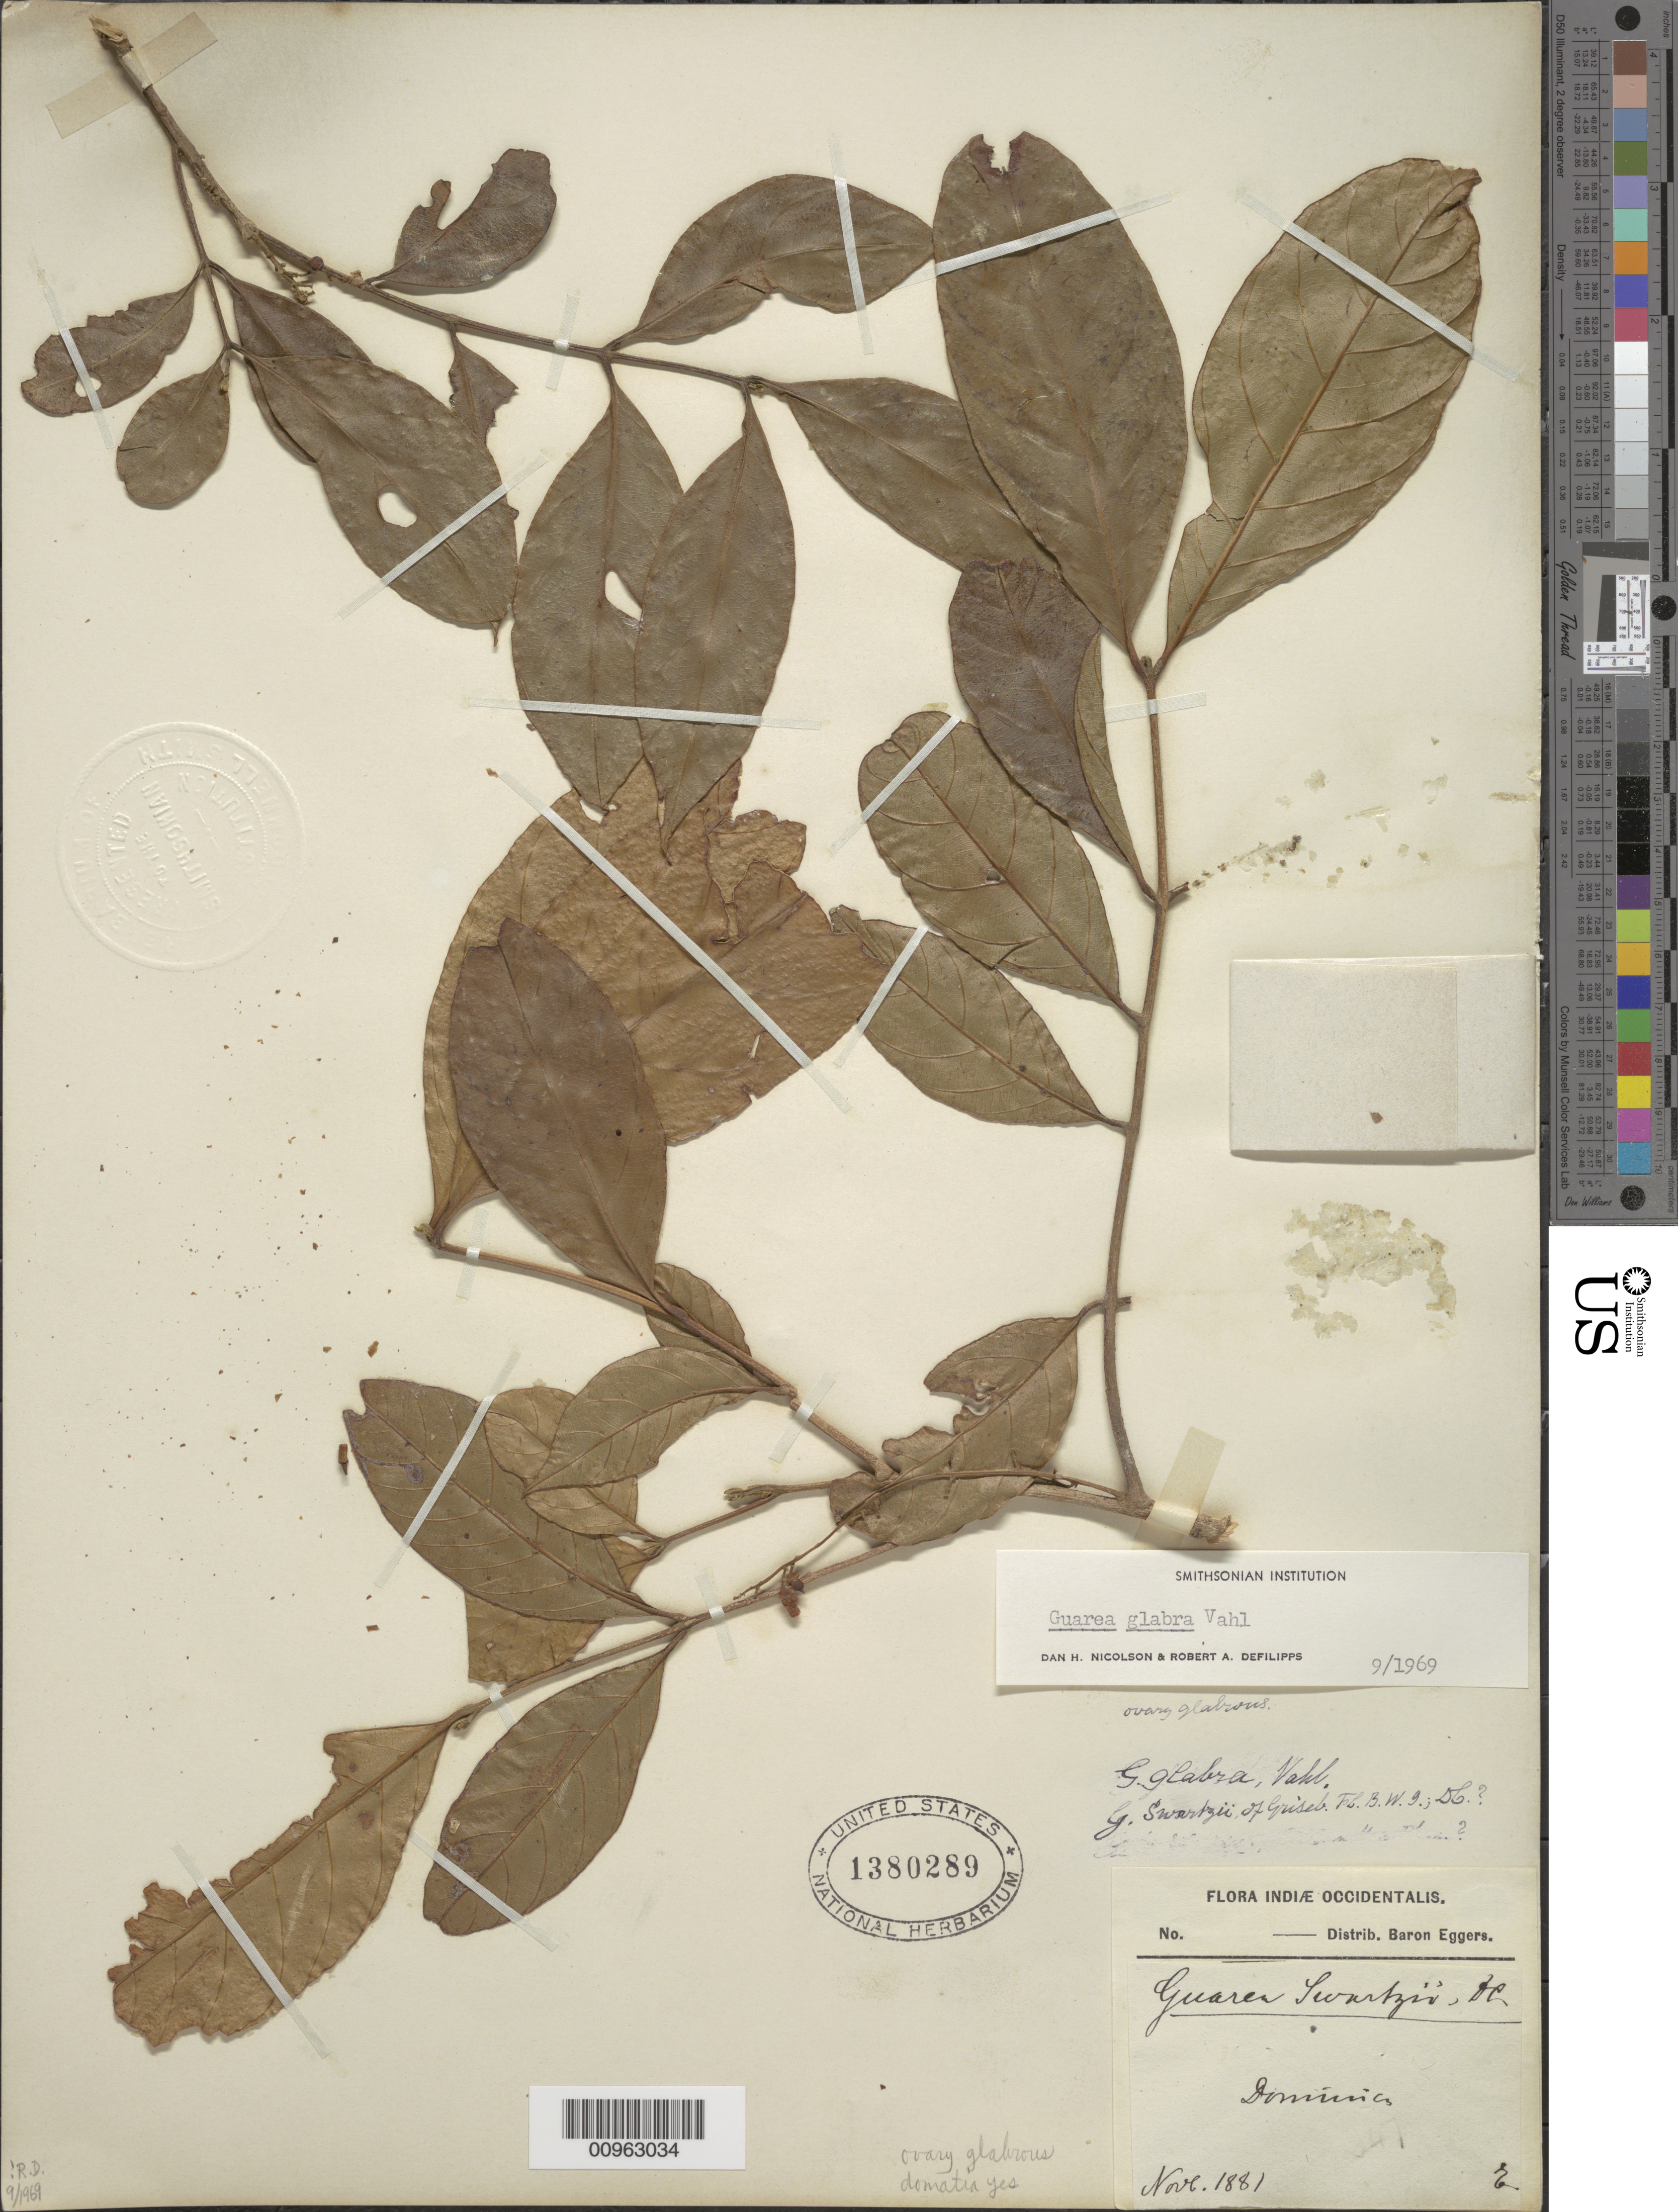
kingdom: Plantae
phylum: Tracheophyta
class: Magnoliopsida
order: Sapindales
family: Meliaceae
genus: Guarea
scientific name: Guarea glabra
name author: Vahl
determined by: DeFilipps, R. A.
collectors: H. F. A. von Eggers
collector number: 2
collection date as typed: Nov 1881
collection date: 1881-11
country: Dominica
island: Dominica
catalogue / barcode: US 1380289